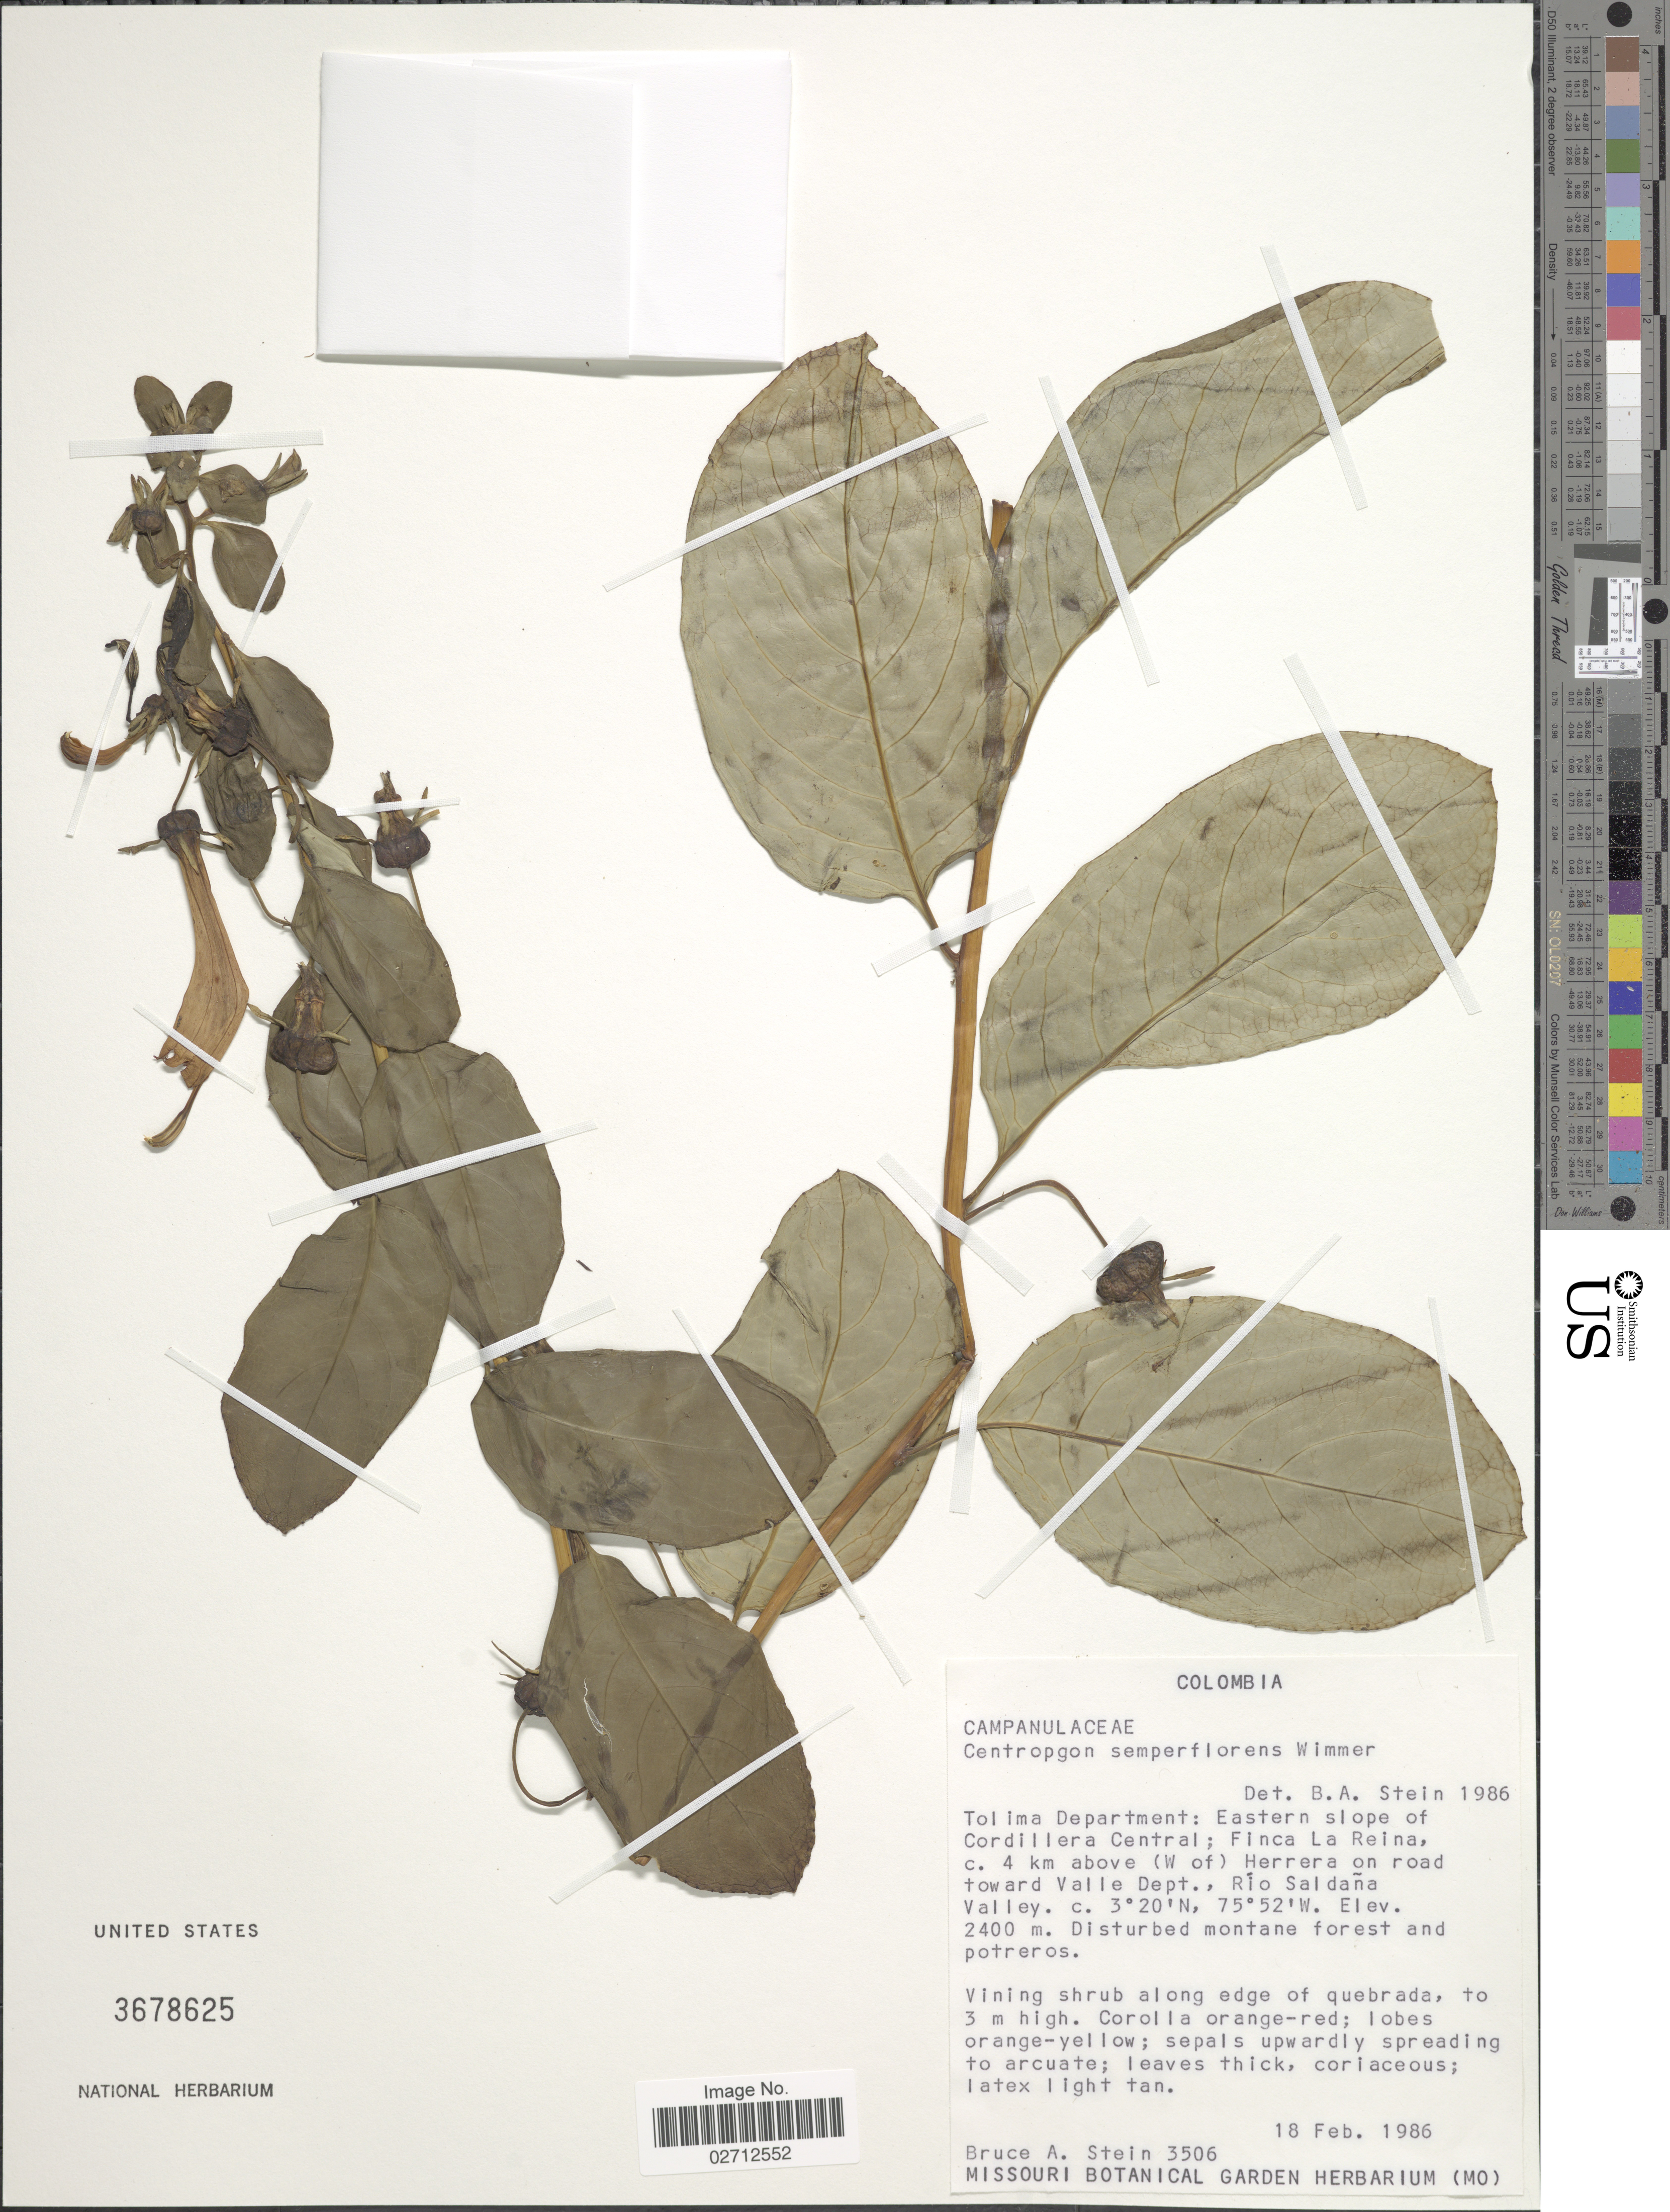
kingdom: Plantae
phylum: Tracheophyta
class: Magnoliopsida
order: Asterales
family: Campanulaceae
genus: Centropogon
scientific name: Centropogon semperflorens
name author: E. Wimm.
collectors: B. A. Stein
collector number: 3506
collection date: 1986-02-18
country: Colombia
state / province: Tolima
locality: Tolima Department: Eastern slope of Cordillera Central; Finca La Reina, c. 4 km above (W of) Herrera on road toward Valle Dept., Río Saldaña Valley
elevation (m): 2400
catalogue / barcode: US 3678625